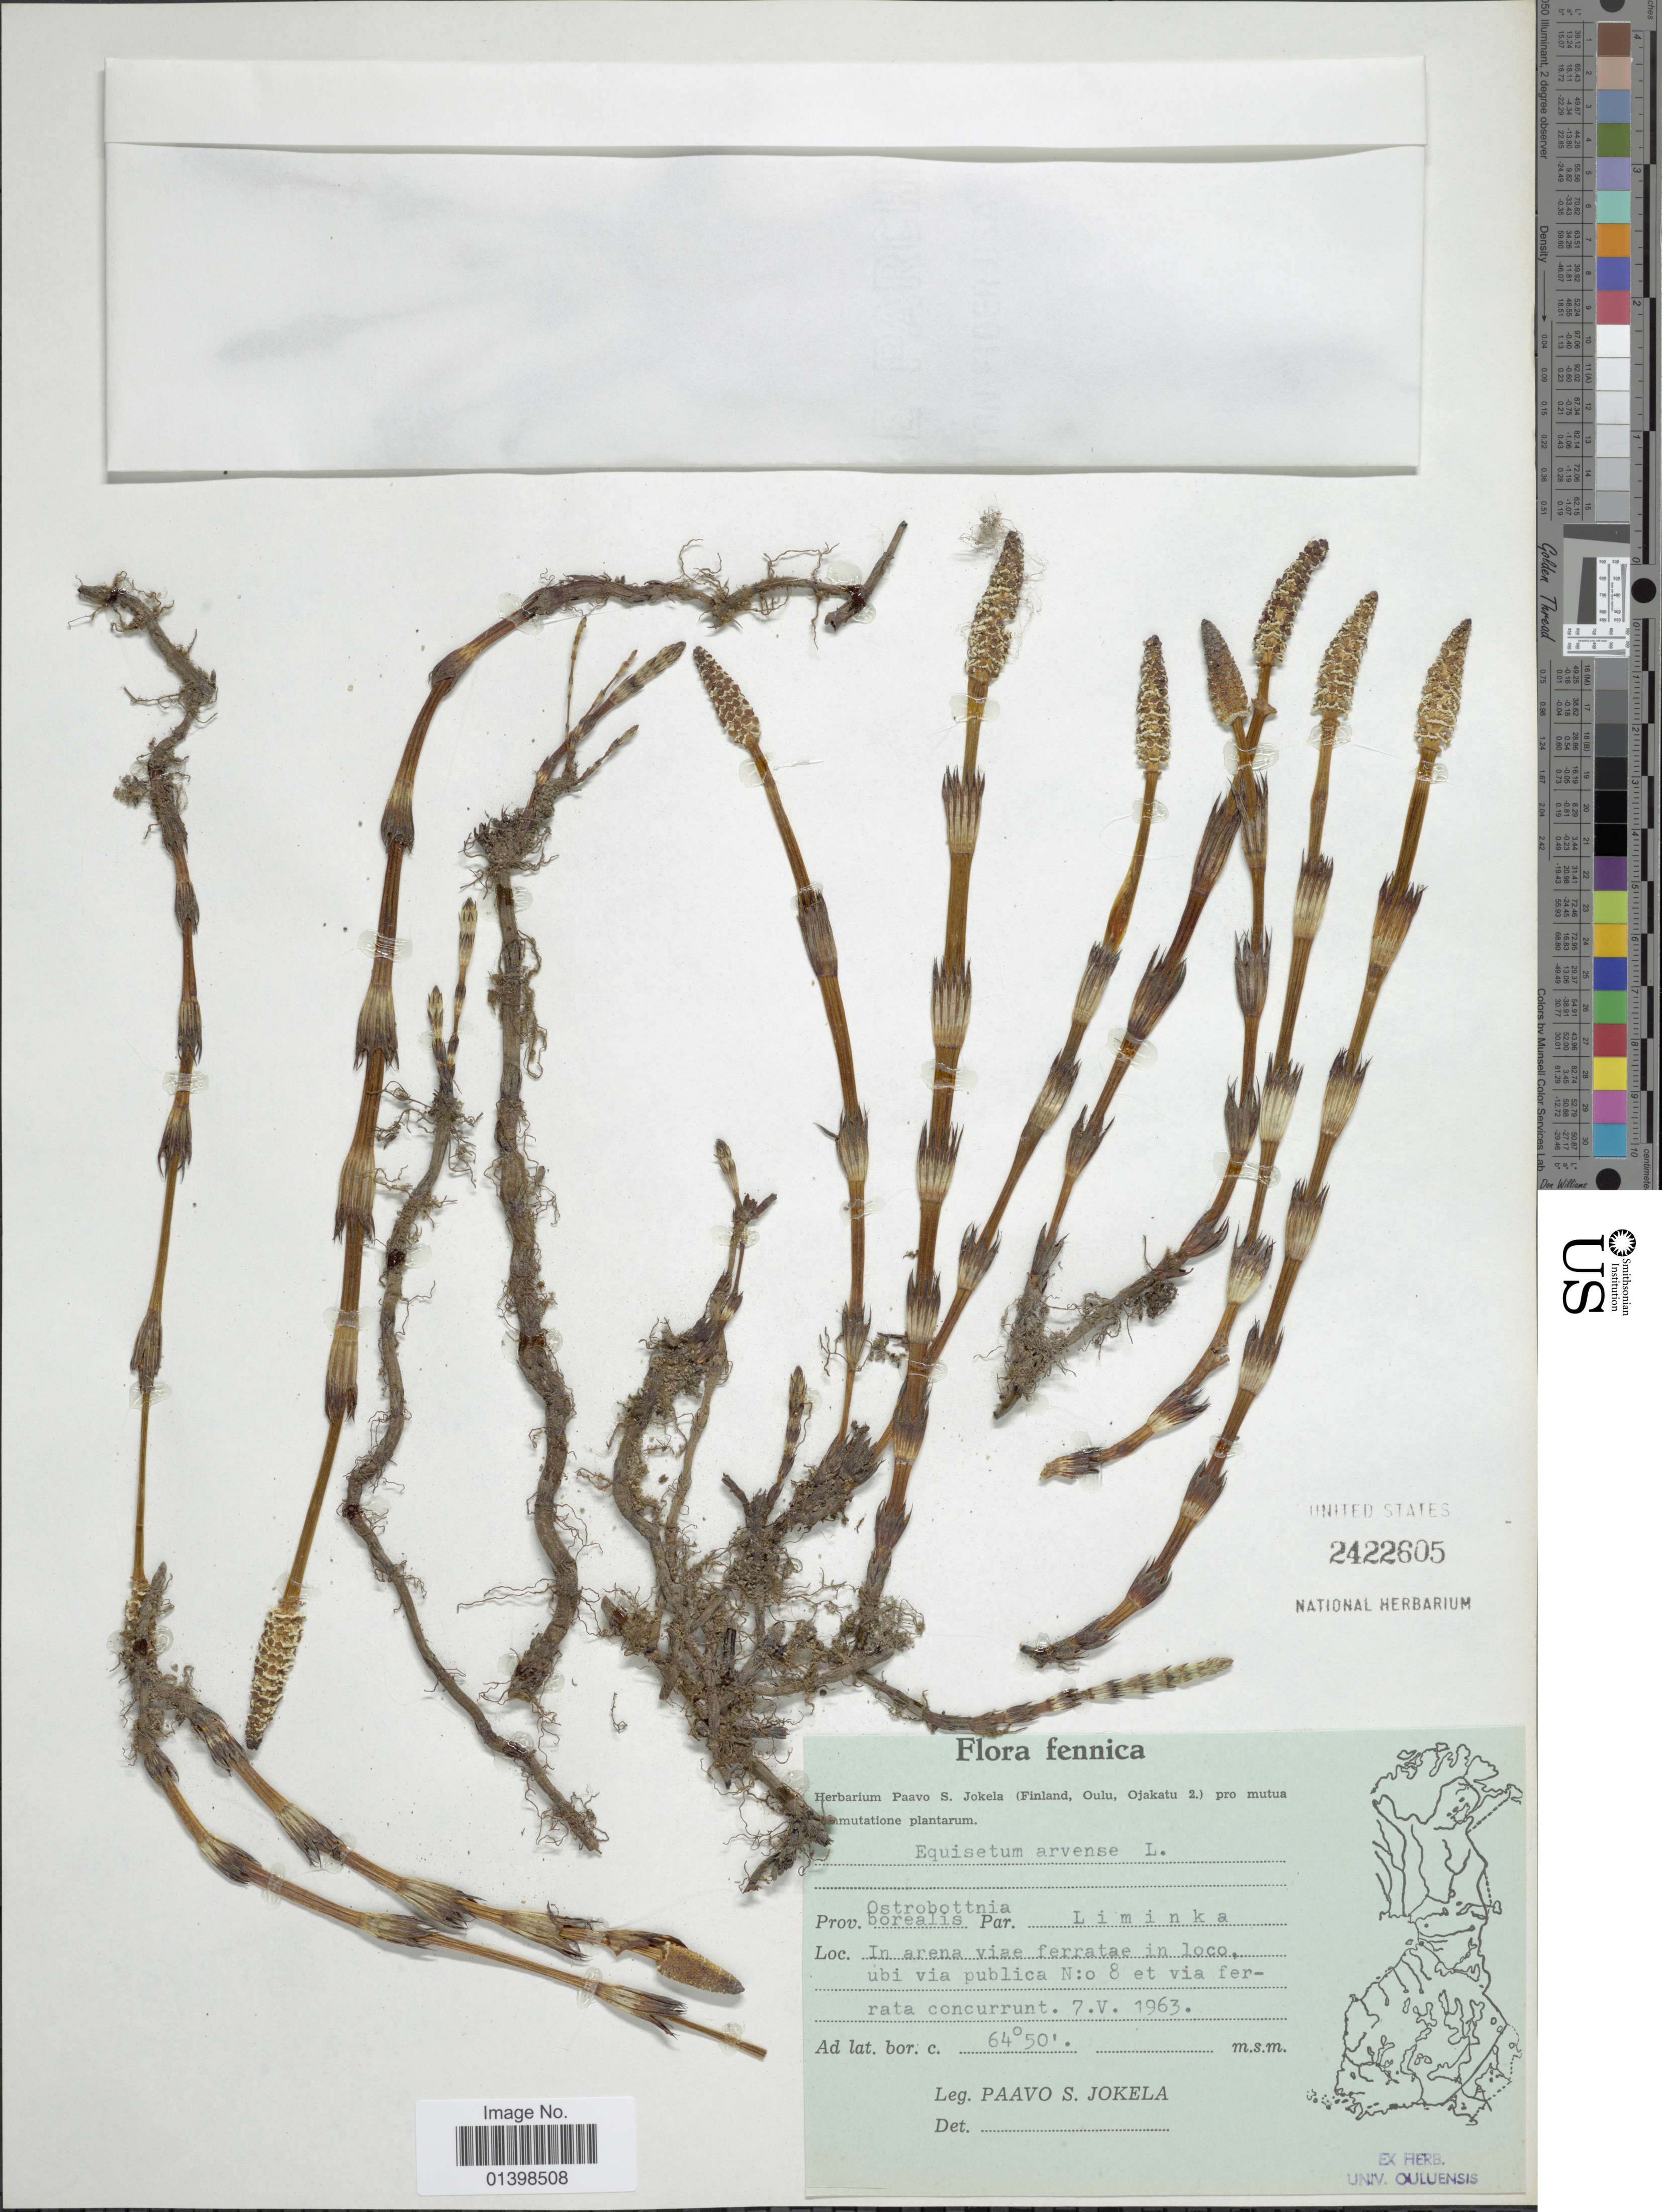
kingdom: Plantae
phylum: Tracheophyta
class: Polypodiopsida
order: Equisetales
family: Equisetaceae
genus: Equisetum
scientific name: Equisetum arvense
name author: L.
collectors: P. Jokela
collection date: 1963-05-07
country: Finland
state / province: Pohjois-Pohjanmaa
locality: Prov. Ostrobottnia borealis, par Liminka, In arena viae ferratae in loco, ubi via publica N: o 8 et via ferrata concurrunt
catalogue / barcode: US 2422605